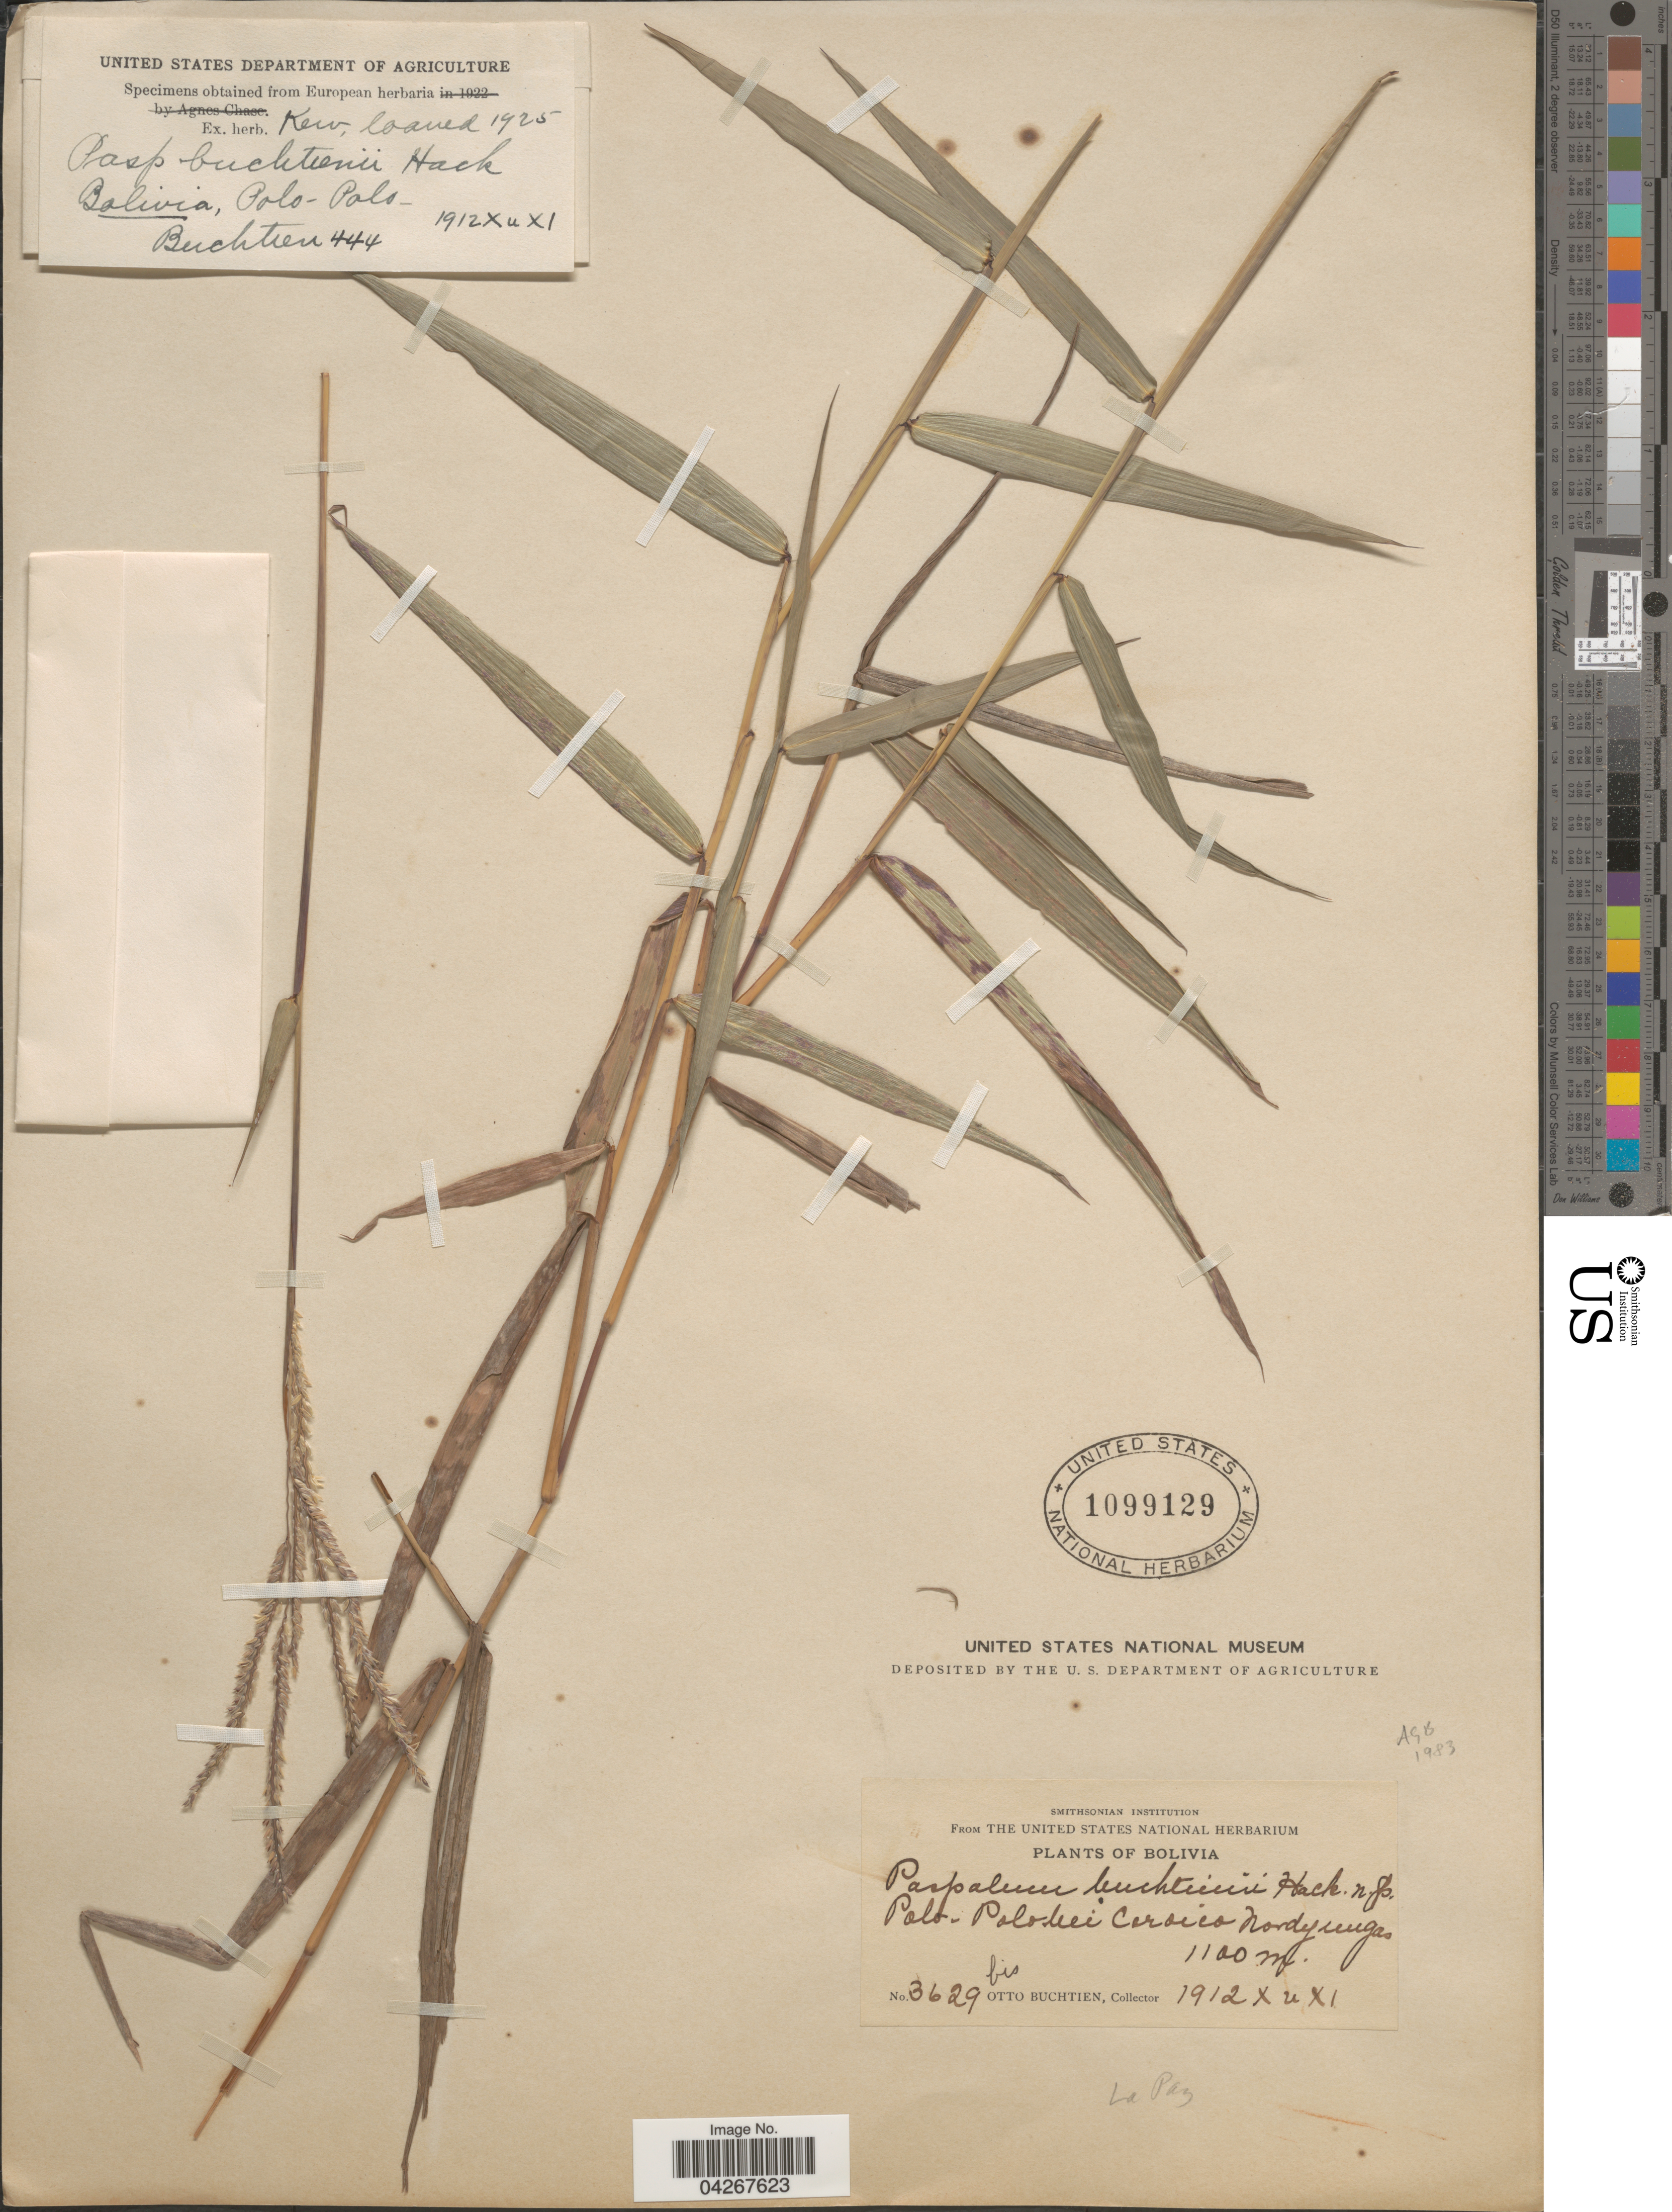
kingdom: Plantae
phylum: Tracheophyta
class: Liliopsida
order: Poales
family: Poaceae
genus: Paspalum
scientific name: Paspalum buchtienii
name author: Hack.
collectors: O. Buchtien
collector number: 3629bis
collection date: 1912-10/1912-11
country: Bolivia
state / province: La Paz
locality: Polo-Polo bei Coroico Nordyungas.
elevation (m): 1100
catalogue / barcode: US 1099129